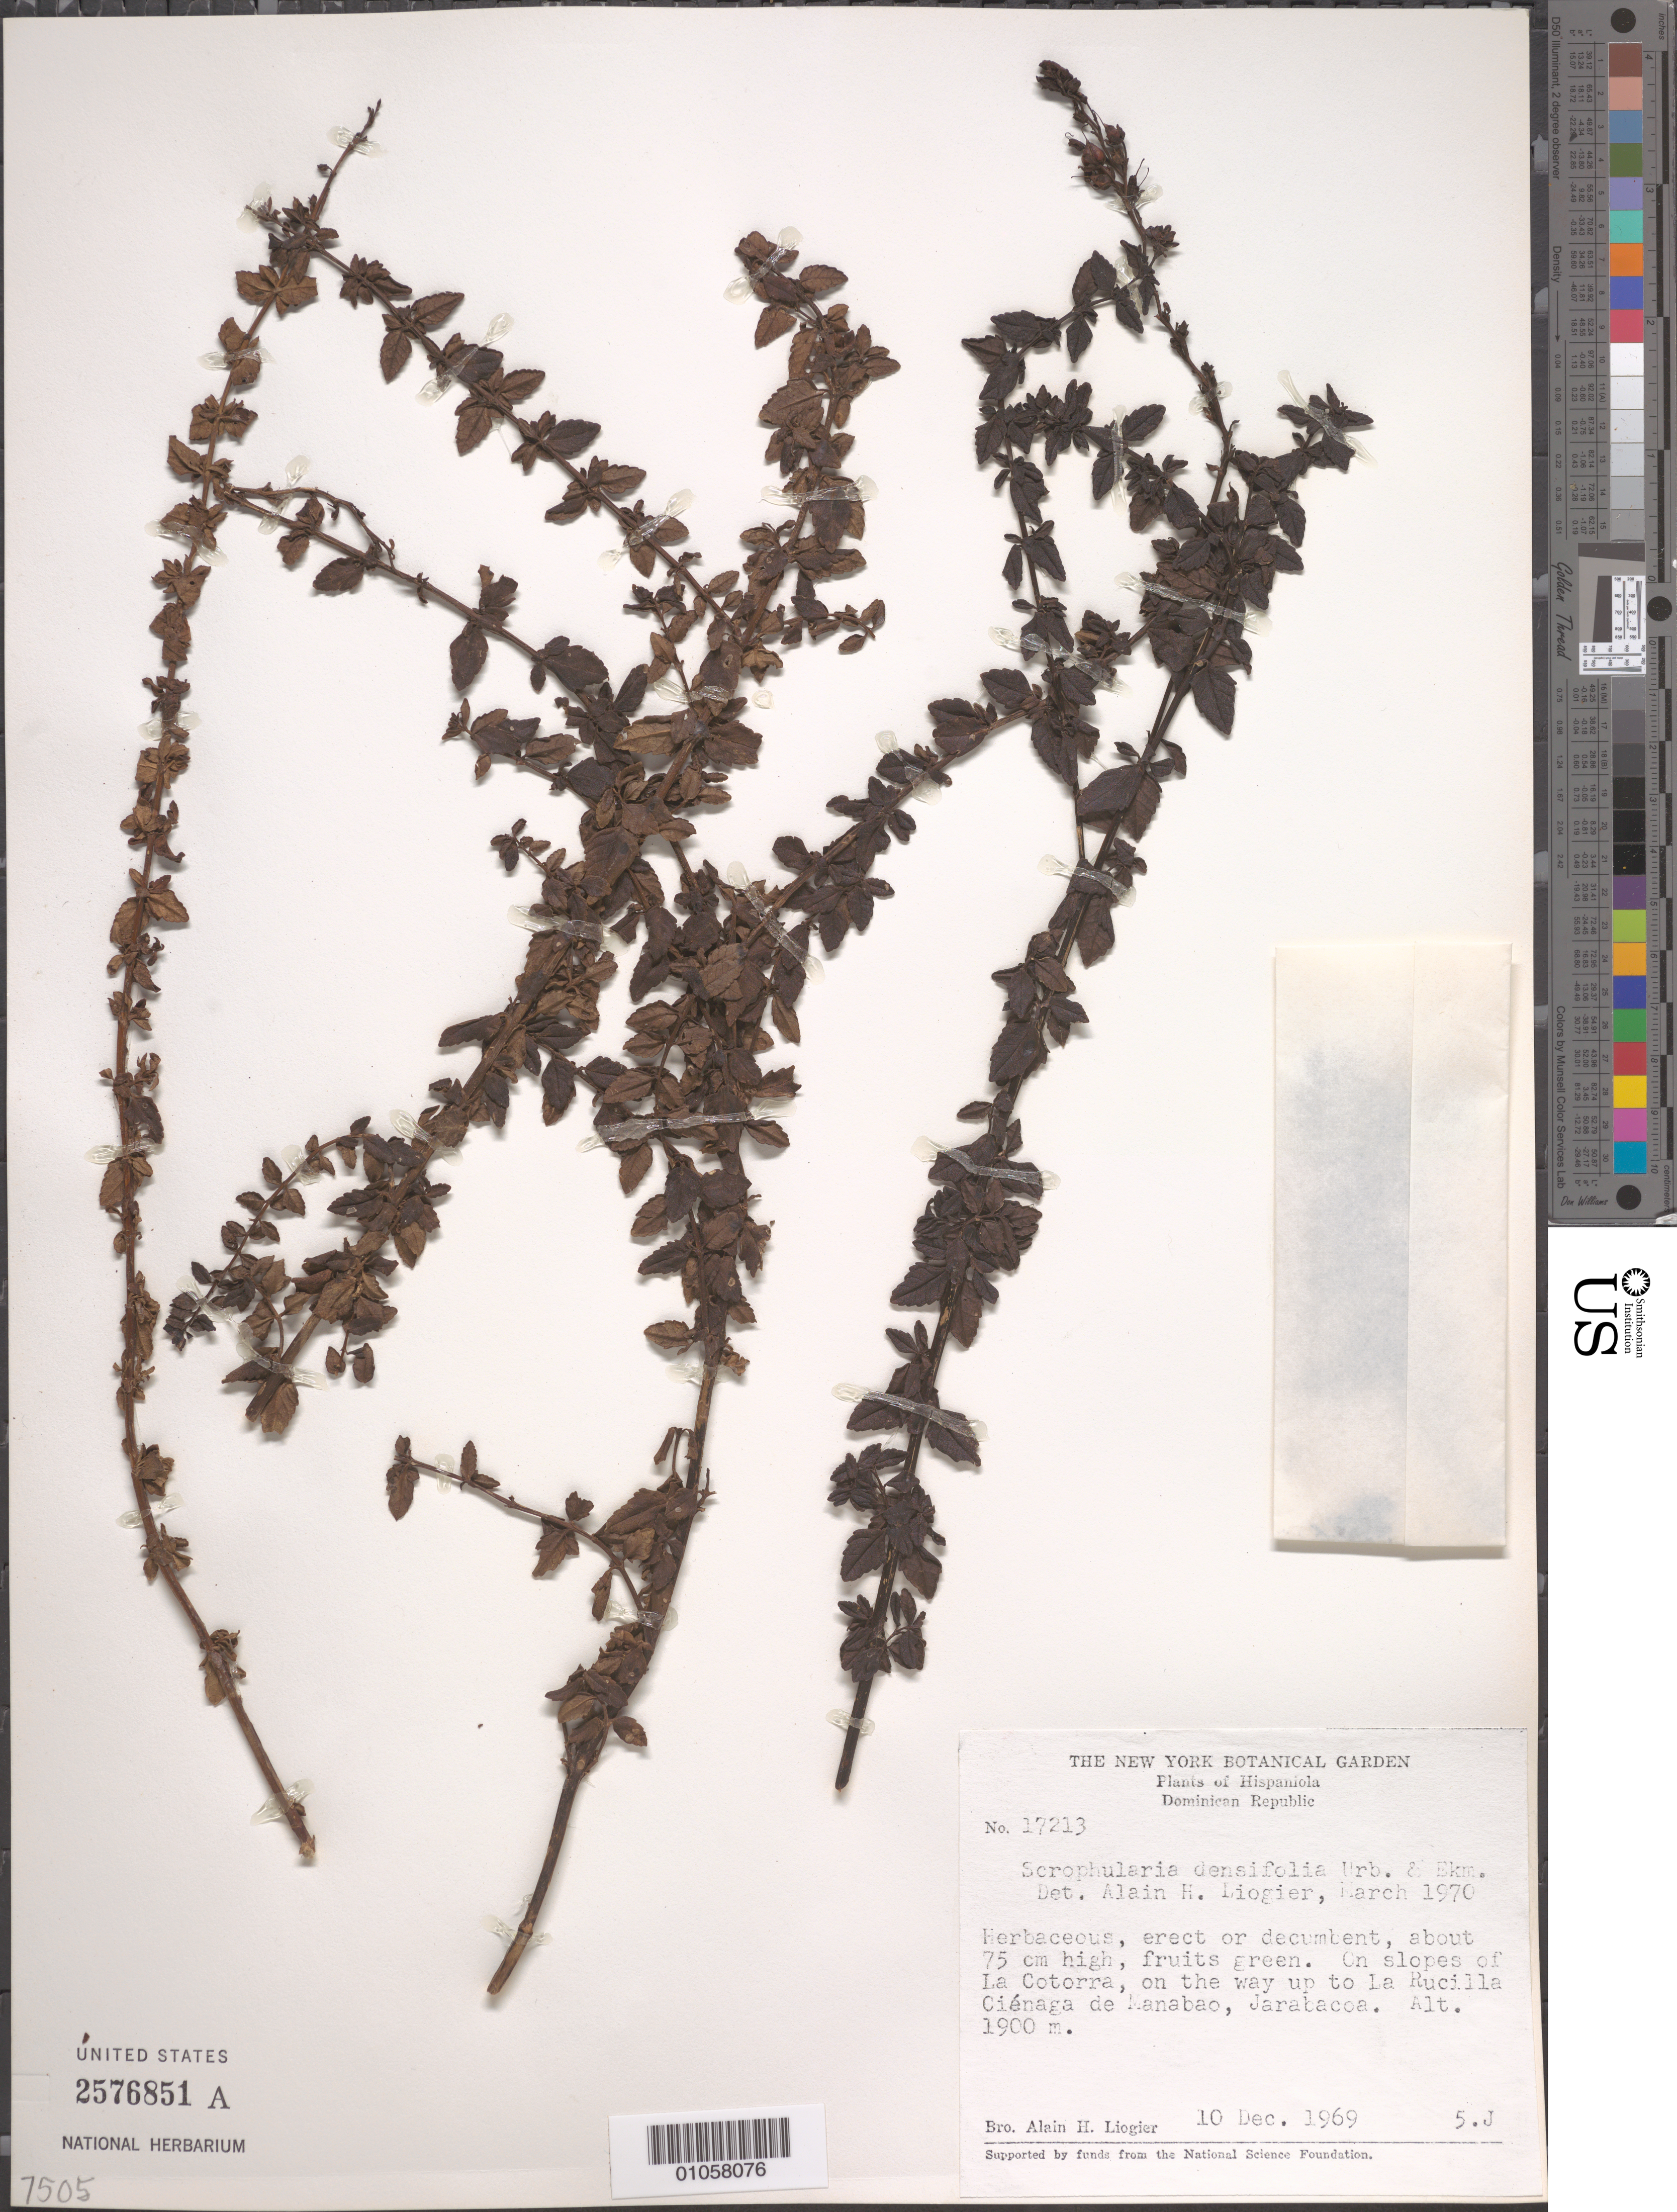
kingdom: Plantae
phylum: Tracheophyta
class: Magnoliopsida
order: Lamiales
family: Scrophulariaceae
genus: Scrophularia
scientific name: Scrophularia densiflora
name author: Urb. & Ekman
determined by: Liogier, Alain H.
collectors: A. H. Liogier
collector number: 17213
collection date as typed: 10 Dec 1969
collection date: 1969-12-10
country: Dominican Republic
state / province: La Vega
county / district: Jarabacoa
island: Hispaniola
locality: La Cotorra, on the way up to La Rucilla Ciénaga de Manabao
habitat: On slopes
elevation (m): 1900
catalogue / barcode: US 2576851A